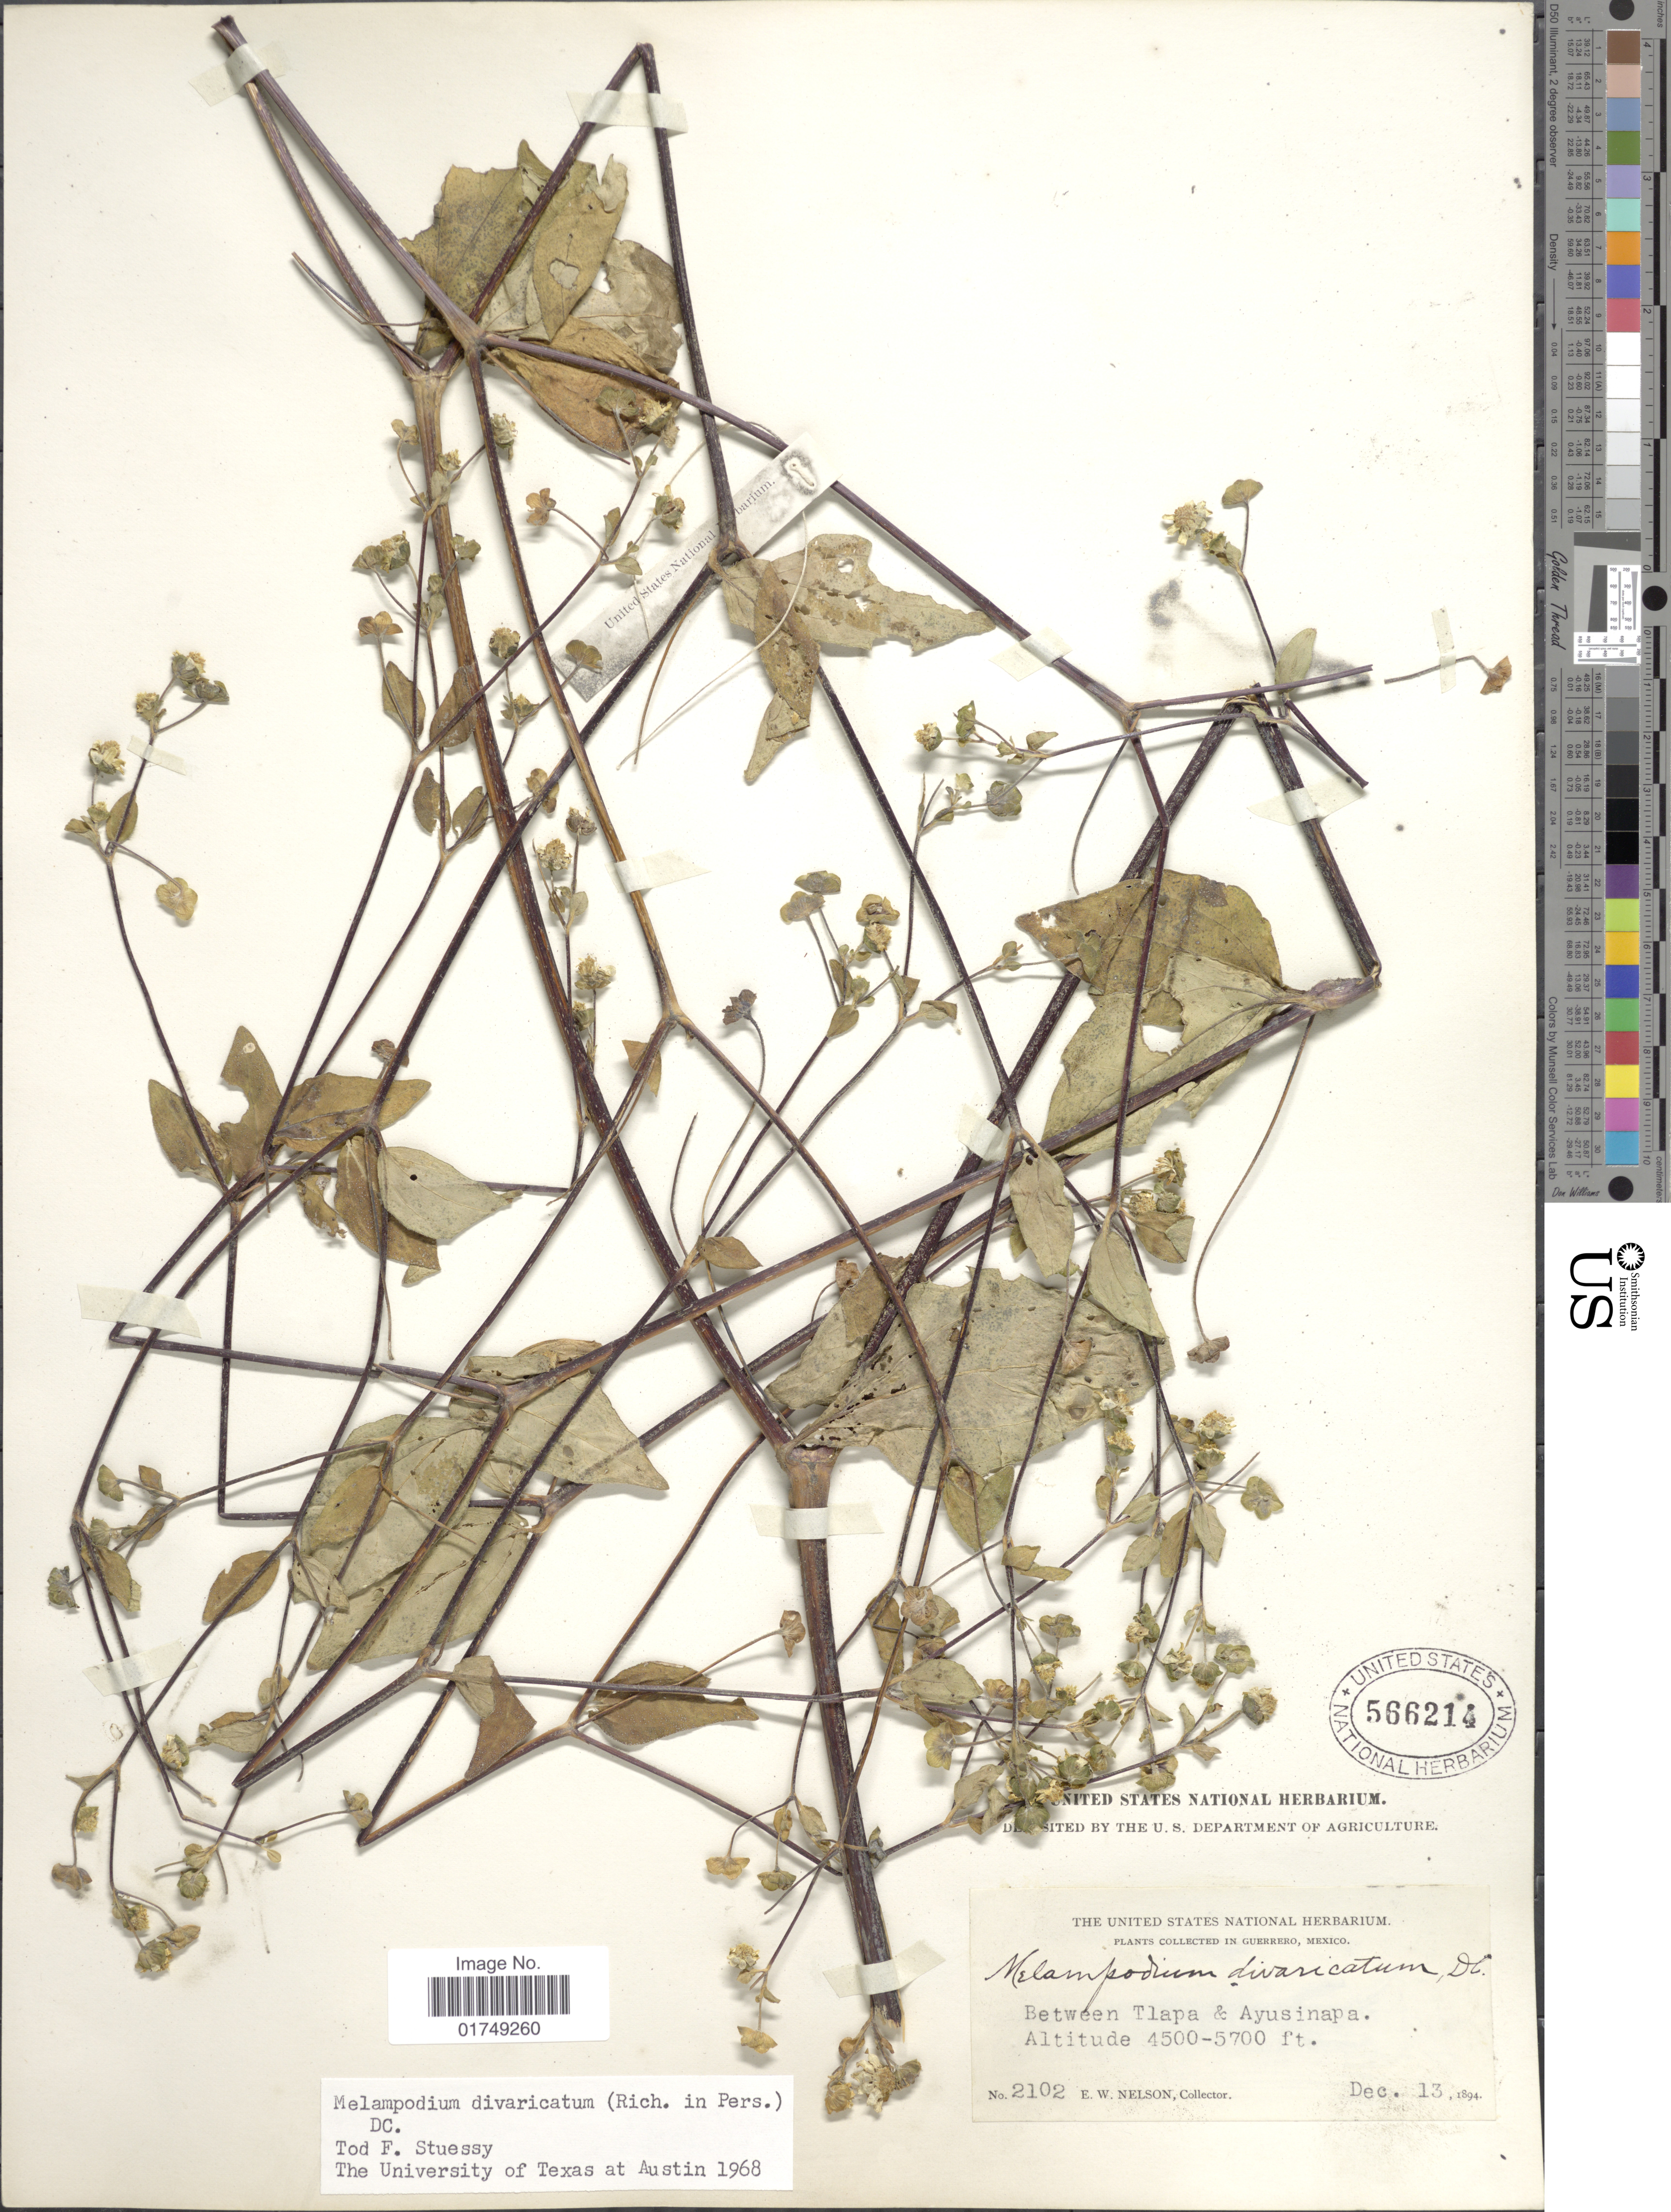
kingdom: Plantae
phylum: Tracheophyta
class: Magnoliopsida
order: Asterales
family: Asteraceae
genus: Melampodium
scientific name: Melampodium divaricatum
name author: (Rich.) DC.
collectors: E. W. Nelson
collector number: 2102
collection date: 1894-12-13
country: Mexico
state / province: Guerrero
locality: Between Tlapa & Ayusinapa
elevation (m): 1372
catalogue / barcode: US 566214